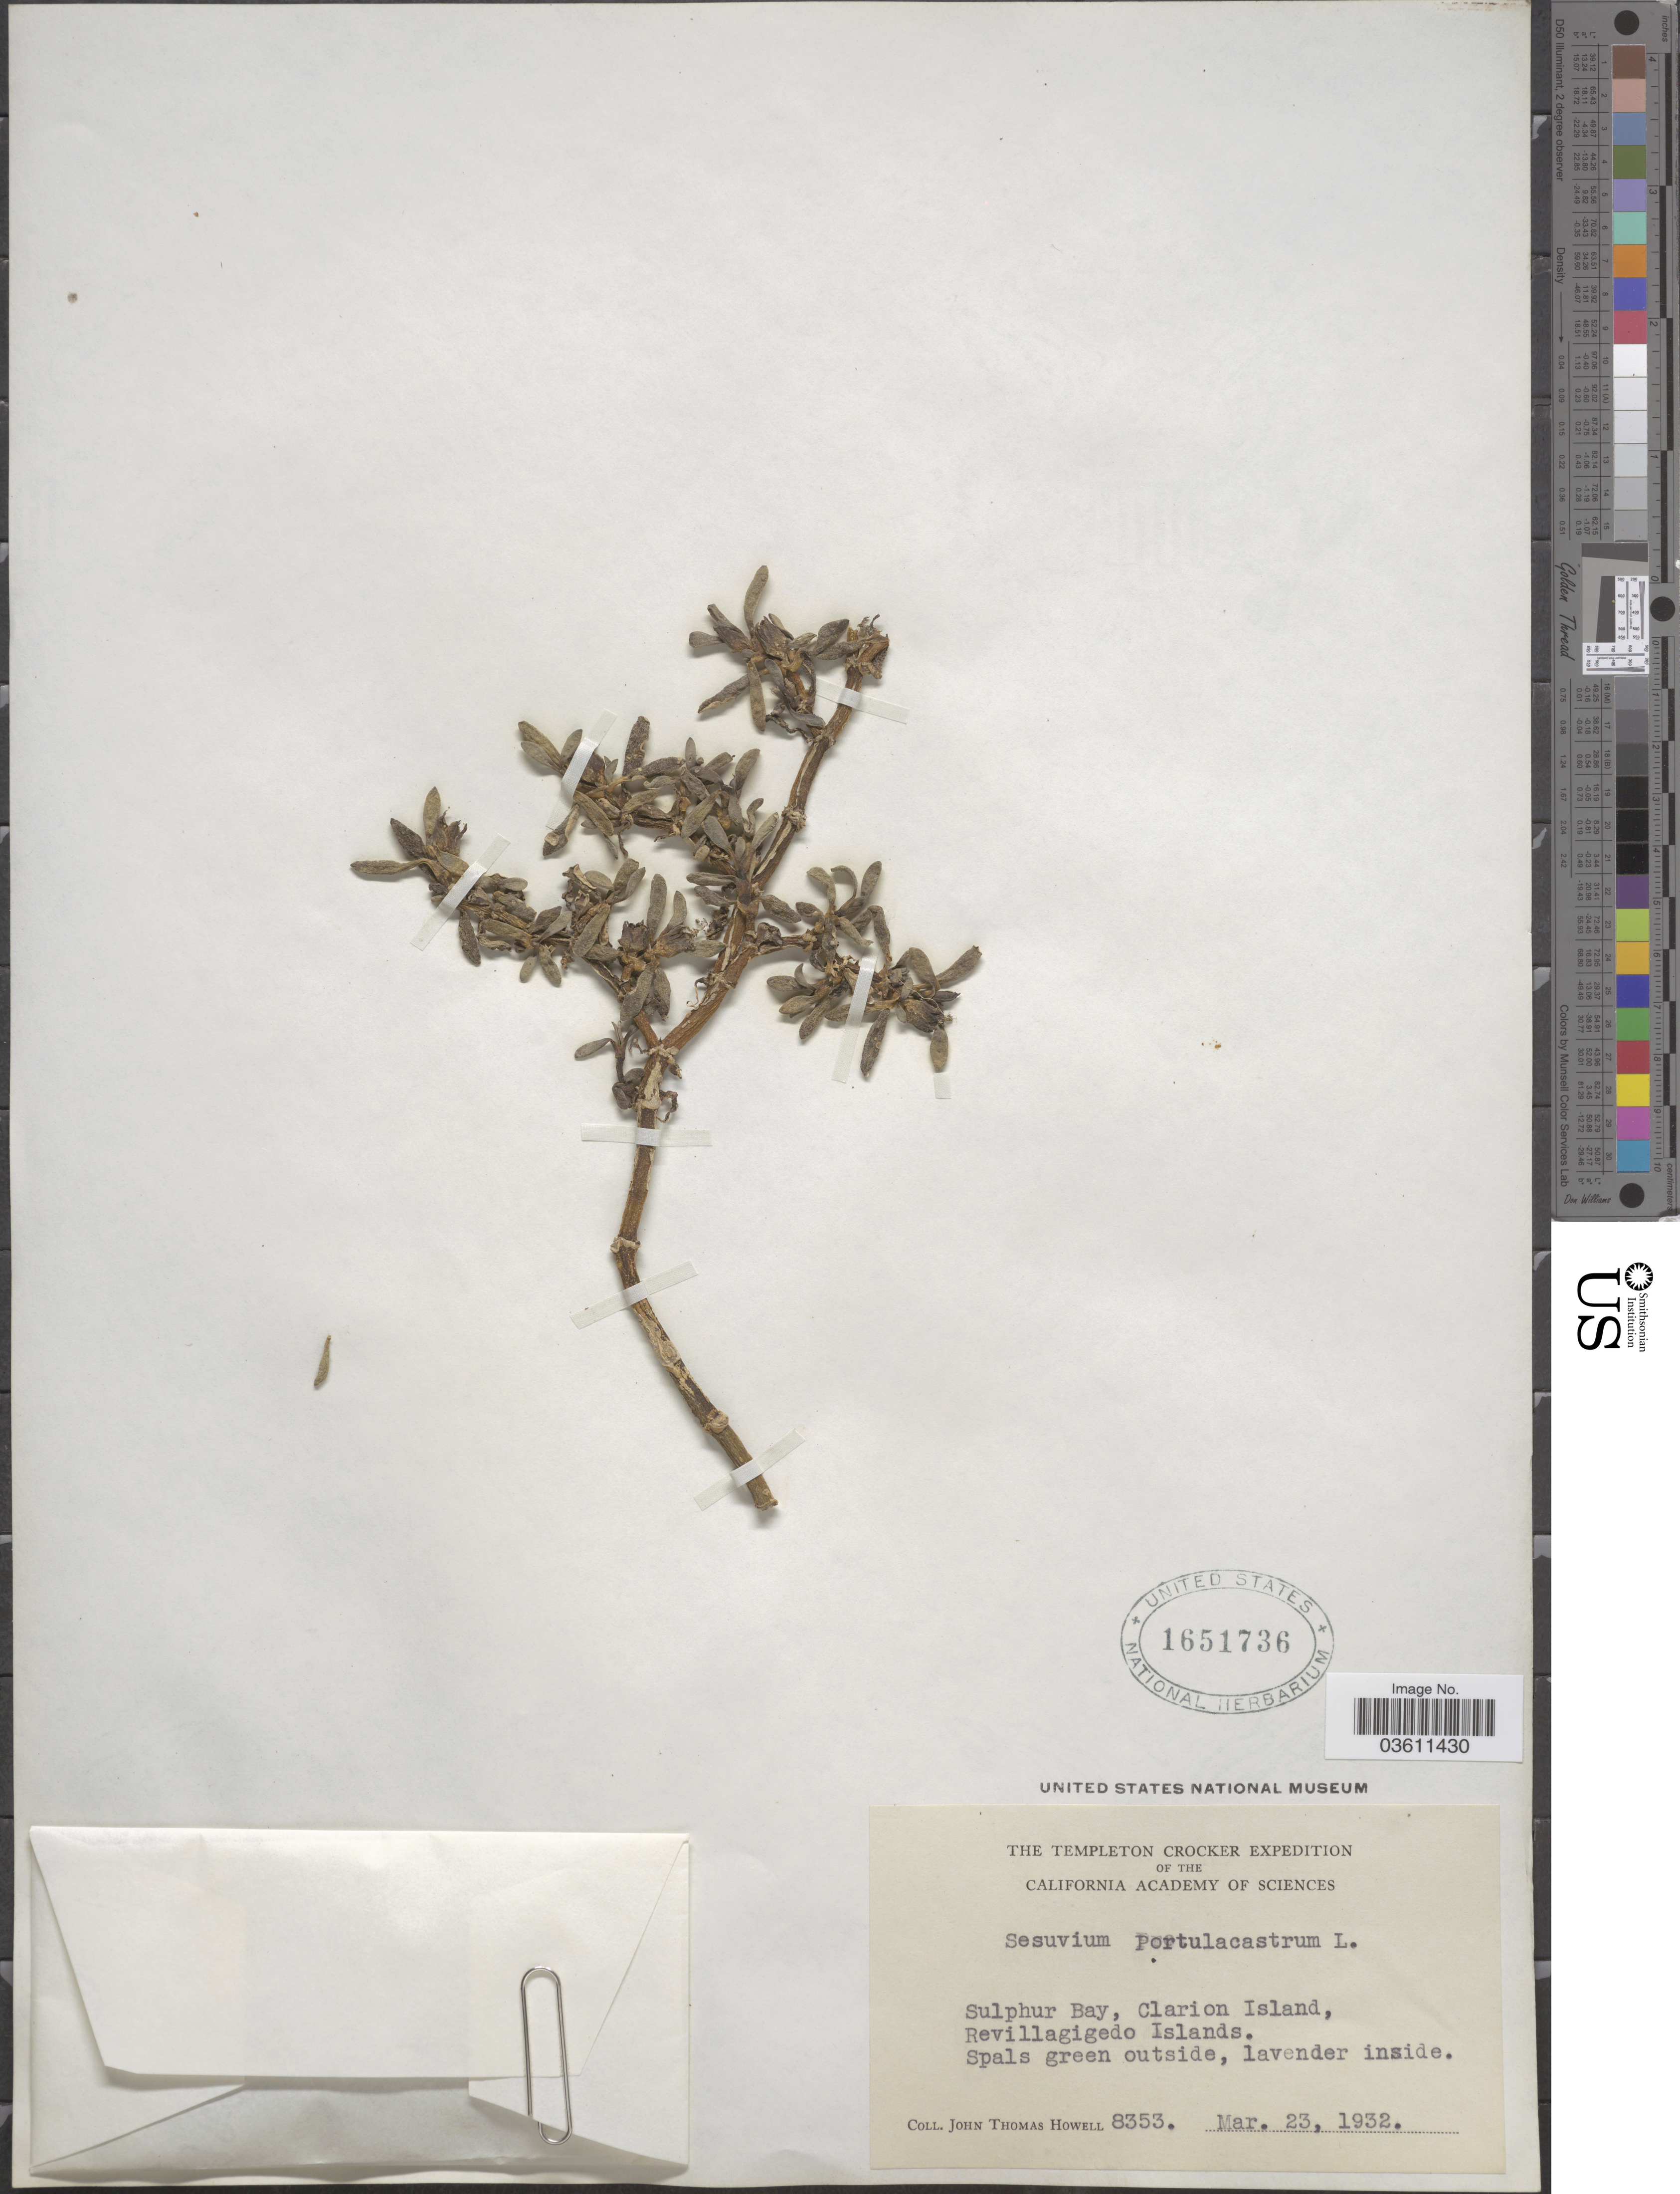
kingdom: Plantae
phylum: Tracheophyta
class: Magnoliopsida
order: Caryophyllales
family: Aizoaceae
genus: Sesuvium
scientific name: Sesuvium portulacastrum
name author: (L.) L.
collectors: J. T. Howell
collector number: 8353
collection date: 1932-03-23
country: Mexico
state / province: Colima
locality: Sulphur Bay, Clarion Island, Revillagigedo Islands.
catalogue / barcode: US 1651736